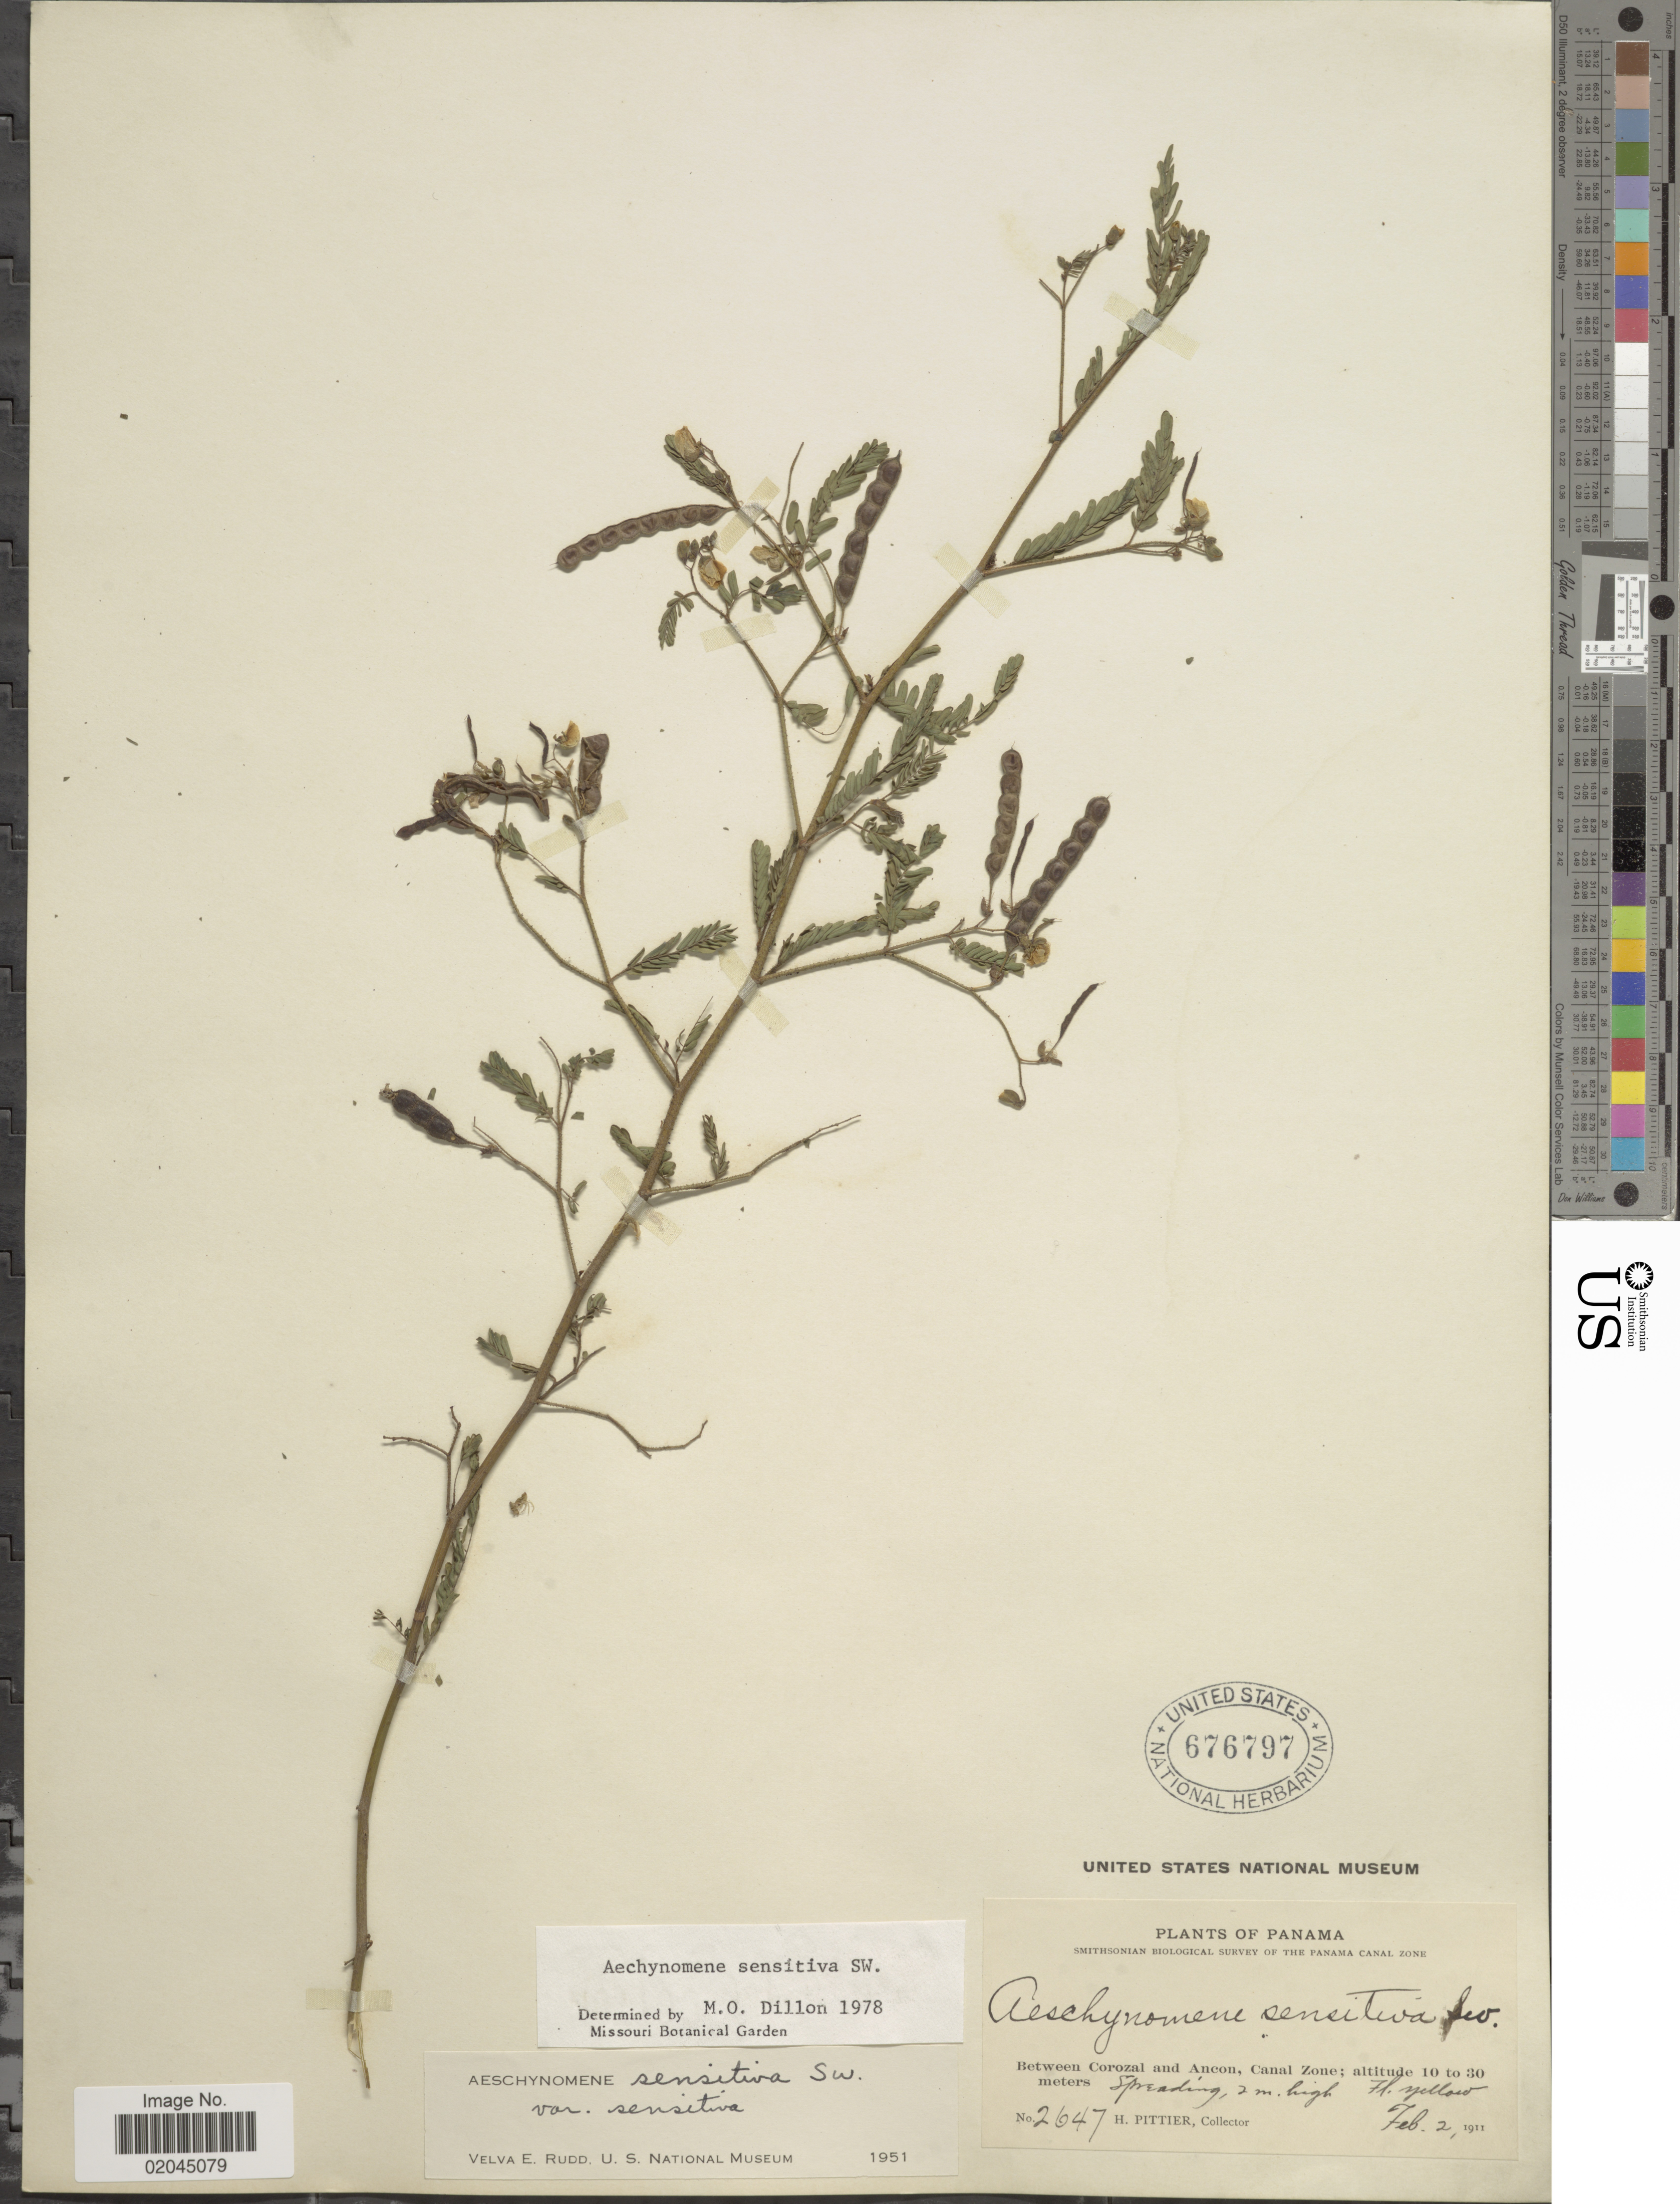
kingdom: Plantae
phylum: Tracheophyta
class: Magnoliopsida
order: Fabales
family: Fabaceae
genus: Aeschynomene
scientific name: Aeschynomene sensitiva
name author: Sw.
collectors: H. F. Pittier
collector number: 2647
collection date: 1911-02-02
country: Panama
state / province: Colón / Panamá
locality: Between Corozal and Ancon, Canal Zone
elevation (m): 10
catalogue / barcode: US 676797